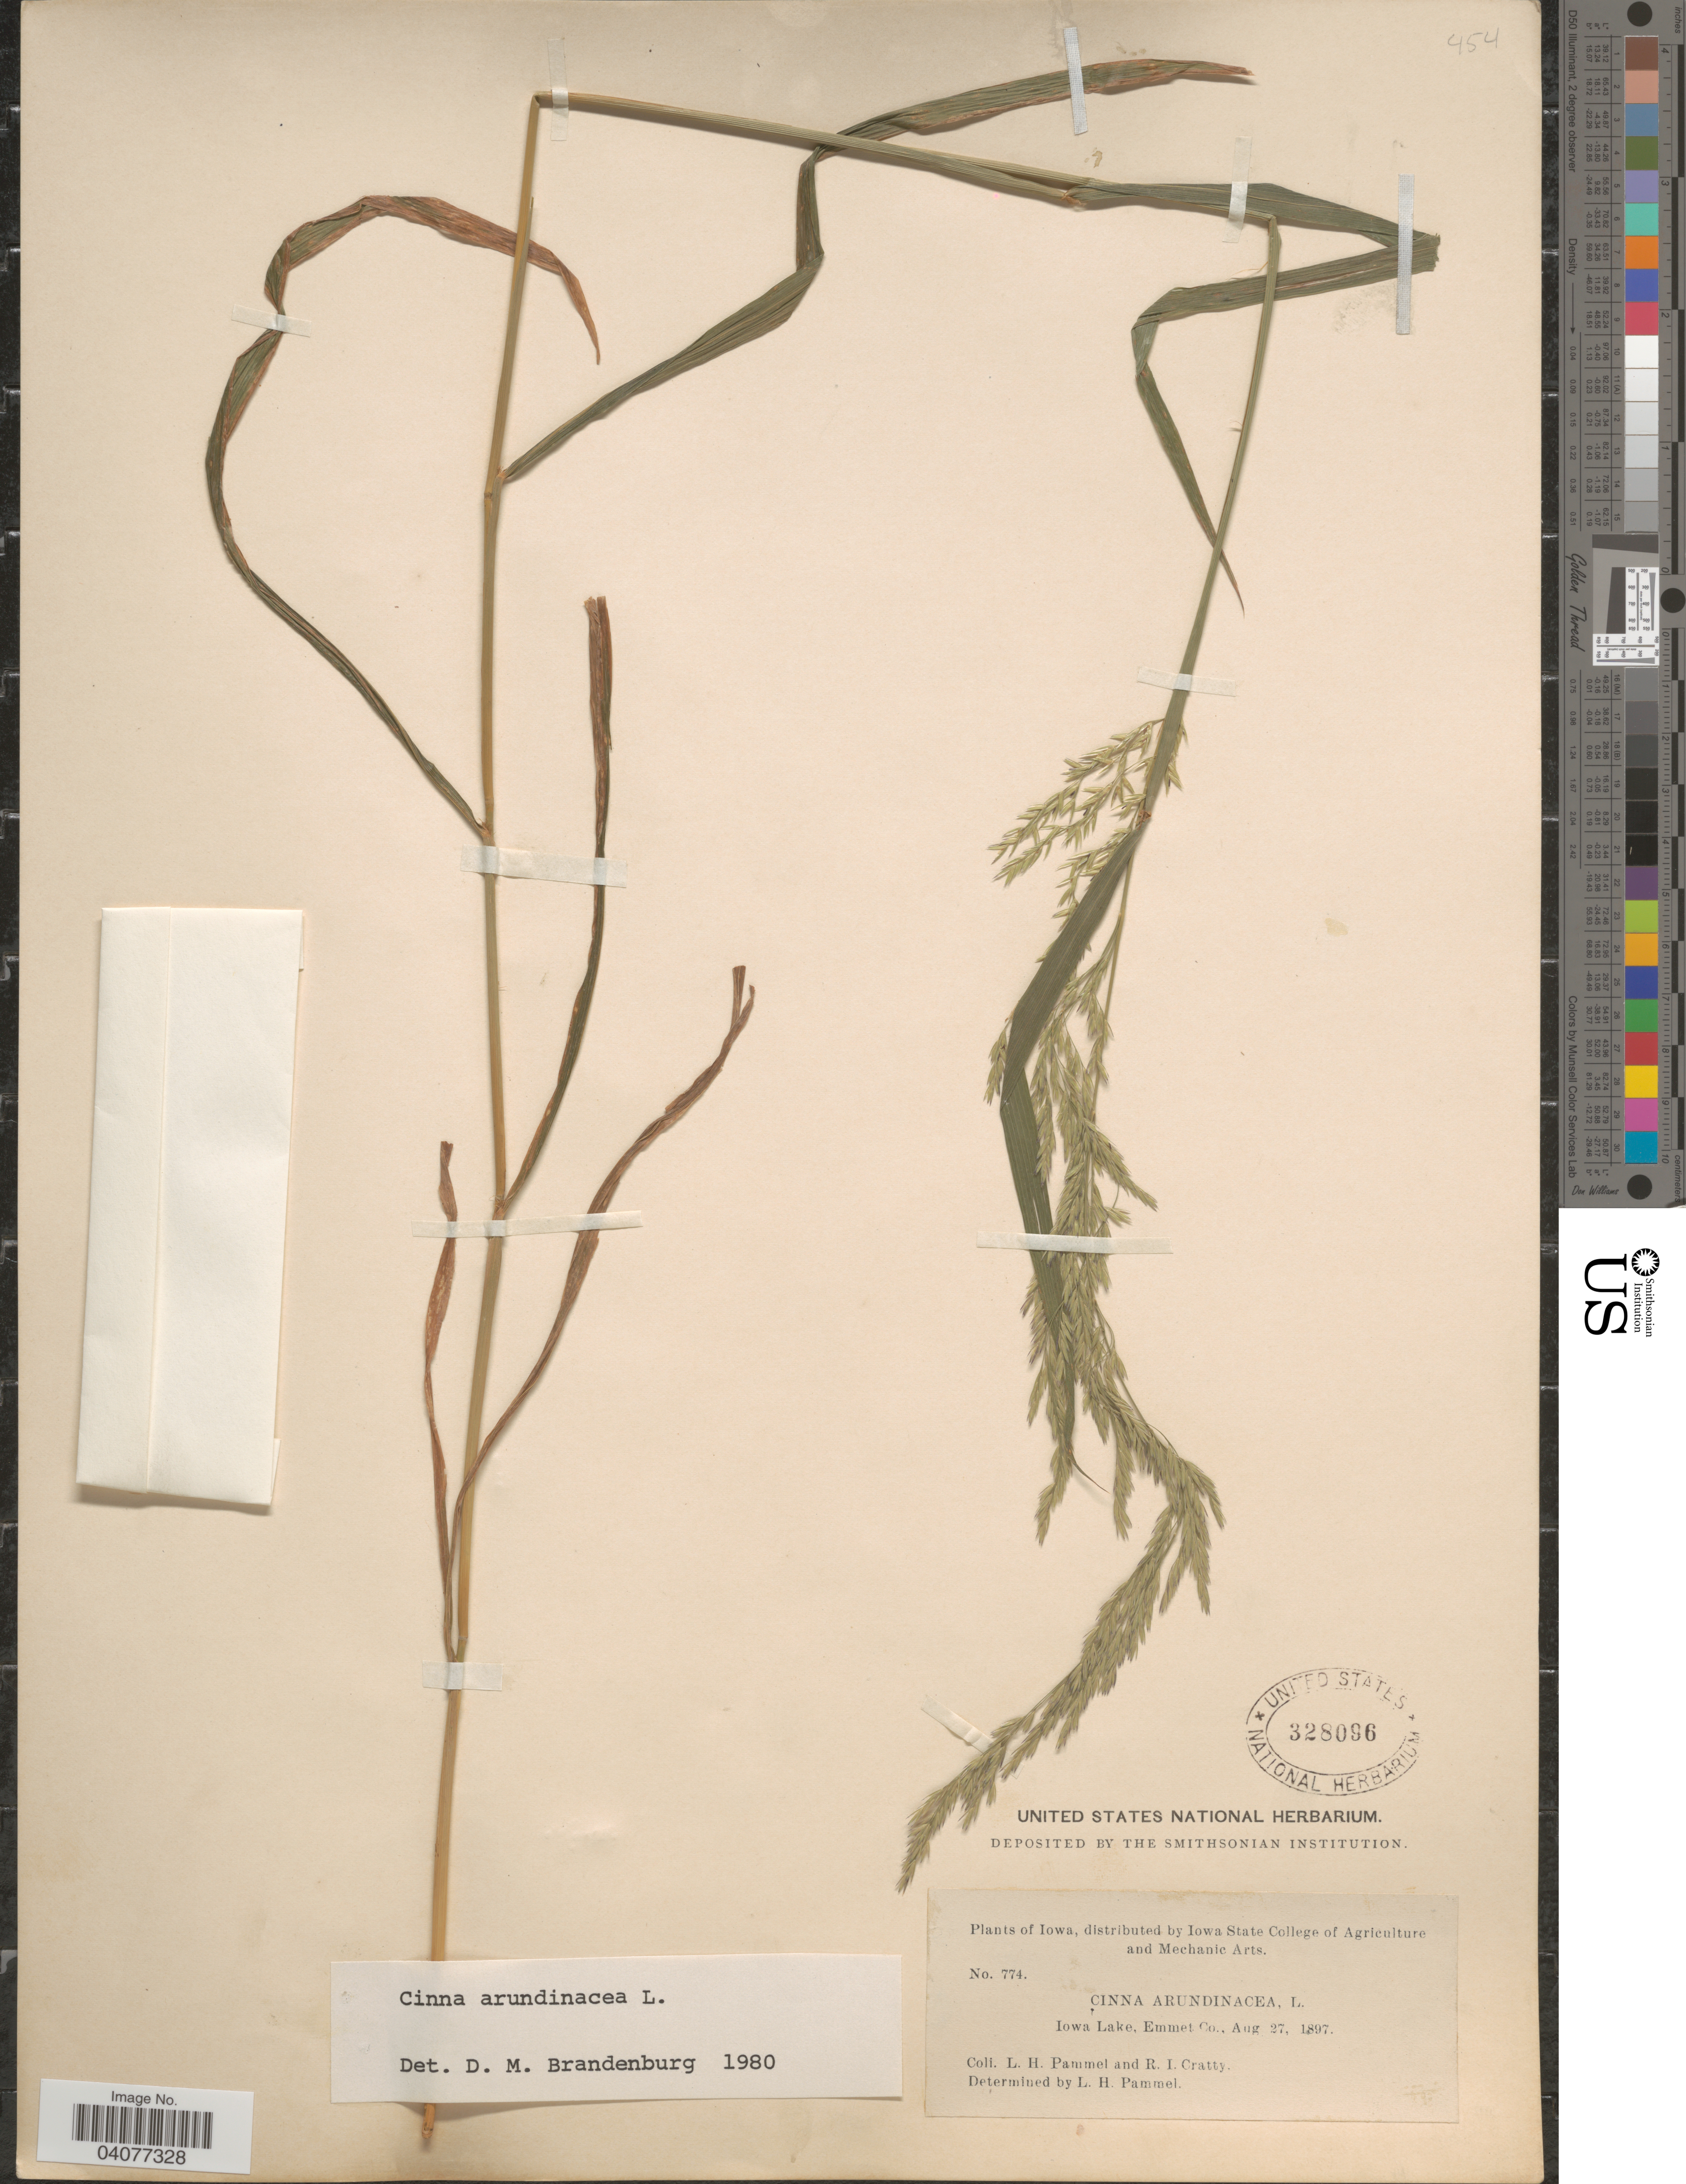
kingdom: Plantae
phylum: Tracheophyta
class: Liliopsida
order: Poales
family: Poaceae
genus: Cinna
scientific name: Cinna arundinacea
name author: L.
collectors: L. Pammel & R. Cratty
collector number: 774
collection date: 1897-08-27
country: United States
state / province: Iowa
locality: Iowa Lake, Emmet Co.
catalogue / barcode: US 328096